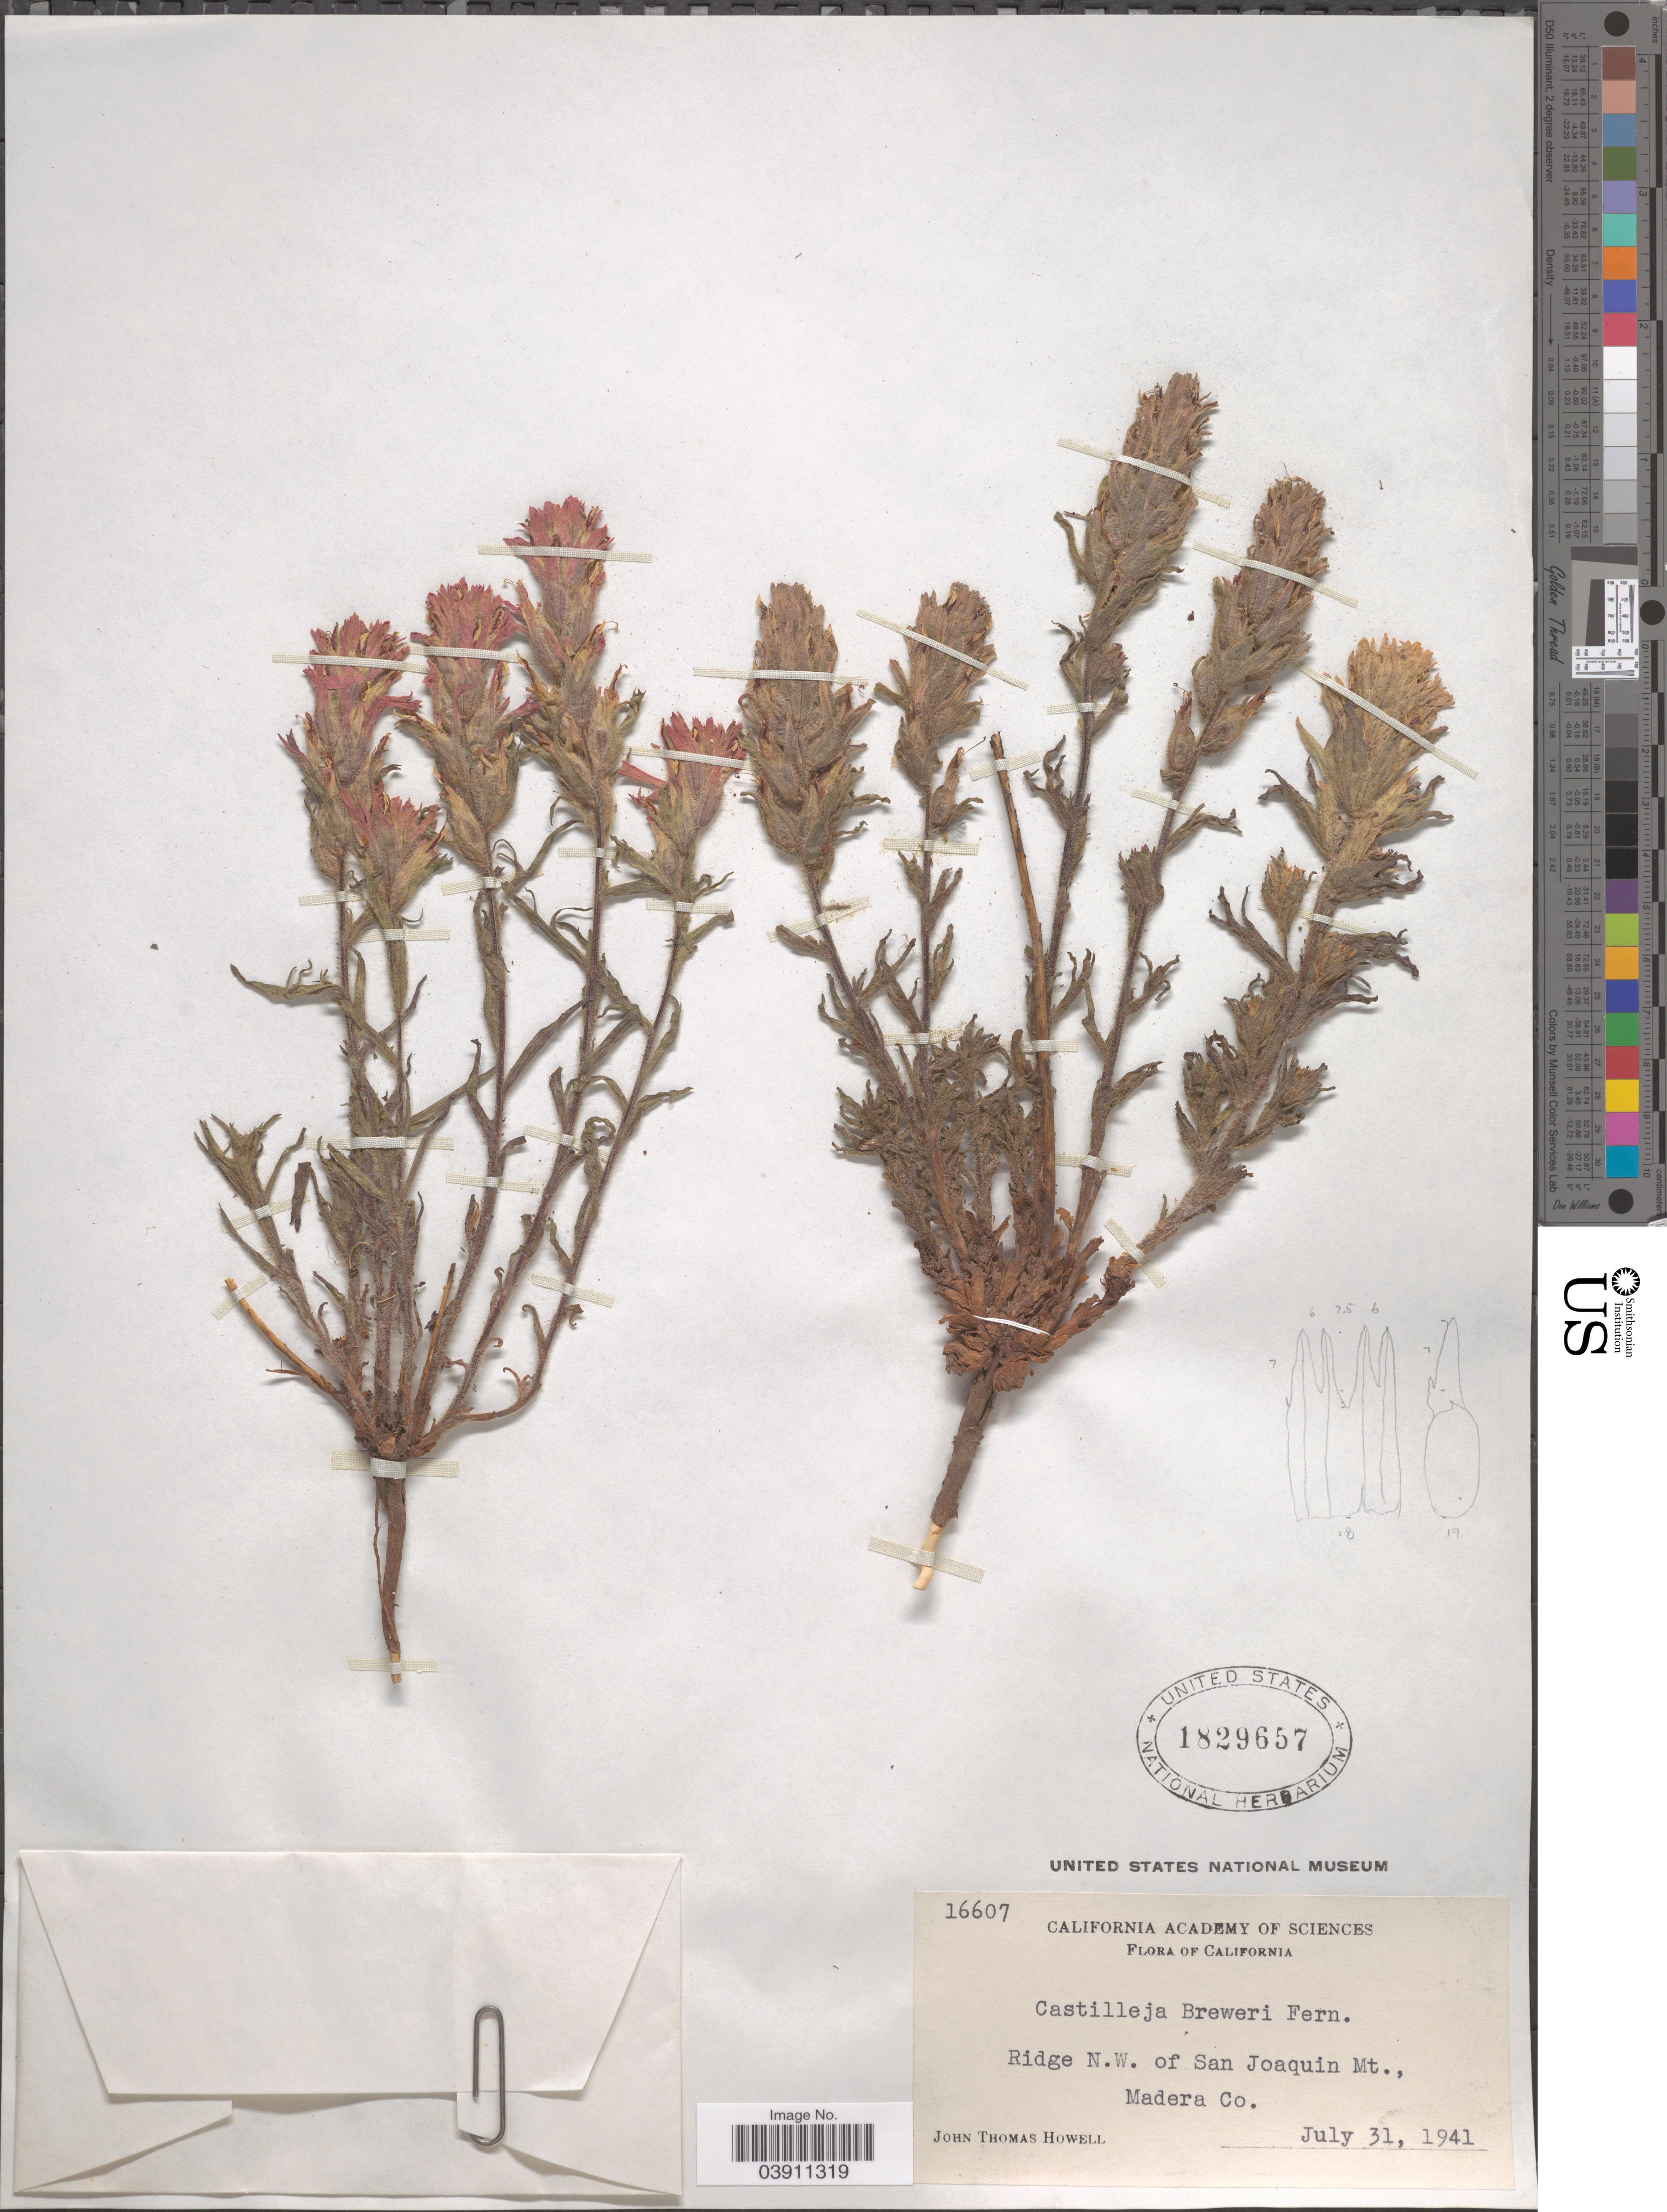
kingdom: Plantae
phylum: Tracheophyta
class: Magnoliopsida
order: Lamiales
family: Orobanchaceae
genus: Castilleja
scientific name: Castilleja breweri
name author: Fernald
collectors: J. T. Howell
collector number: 16607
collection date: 1941-07-31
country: United States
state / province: California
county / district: Madera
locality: Ridge N.W. of San Joaquin Mt., Madera Co.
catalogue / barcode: US 1829657